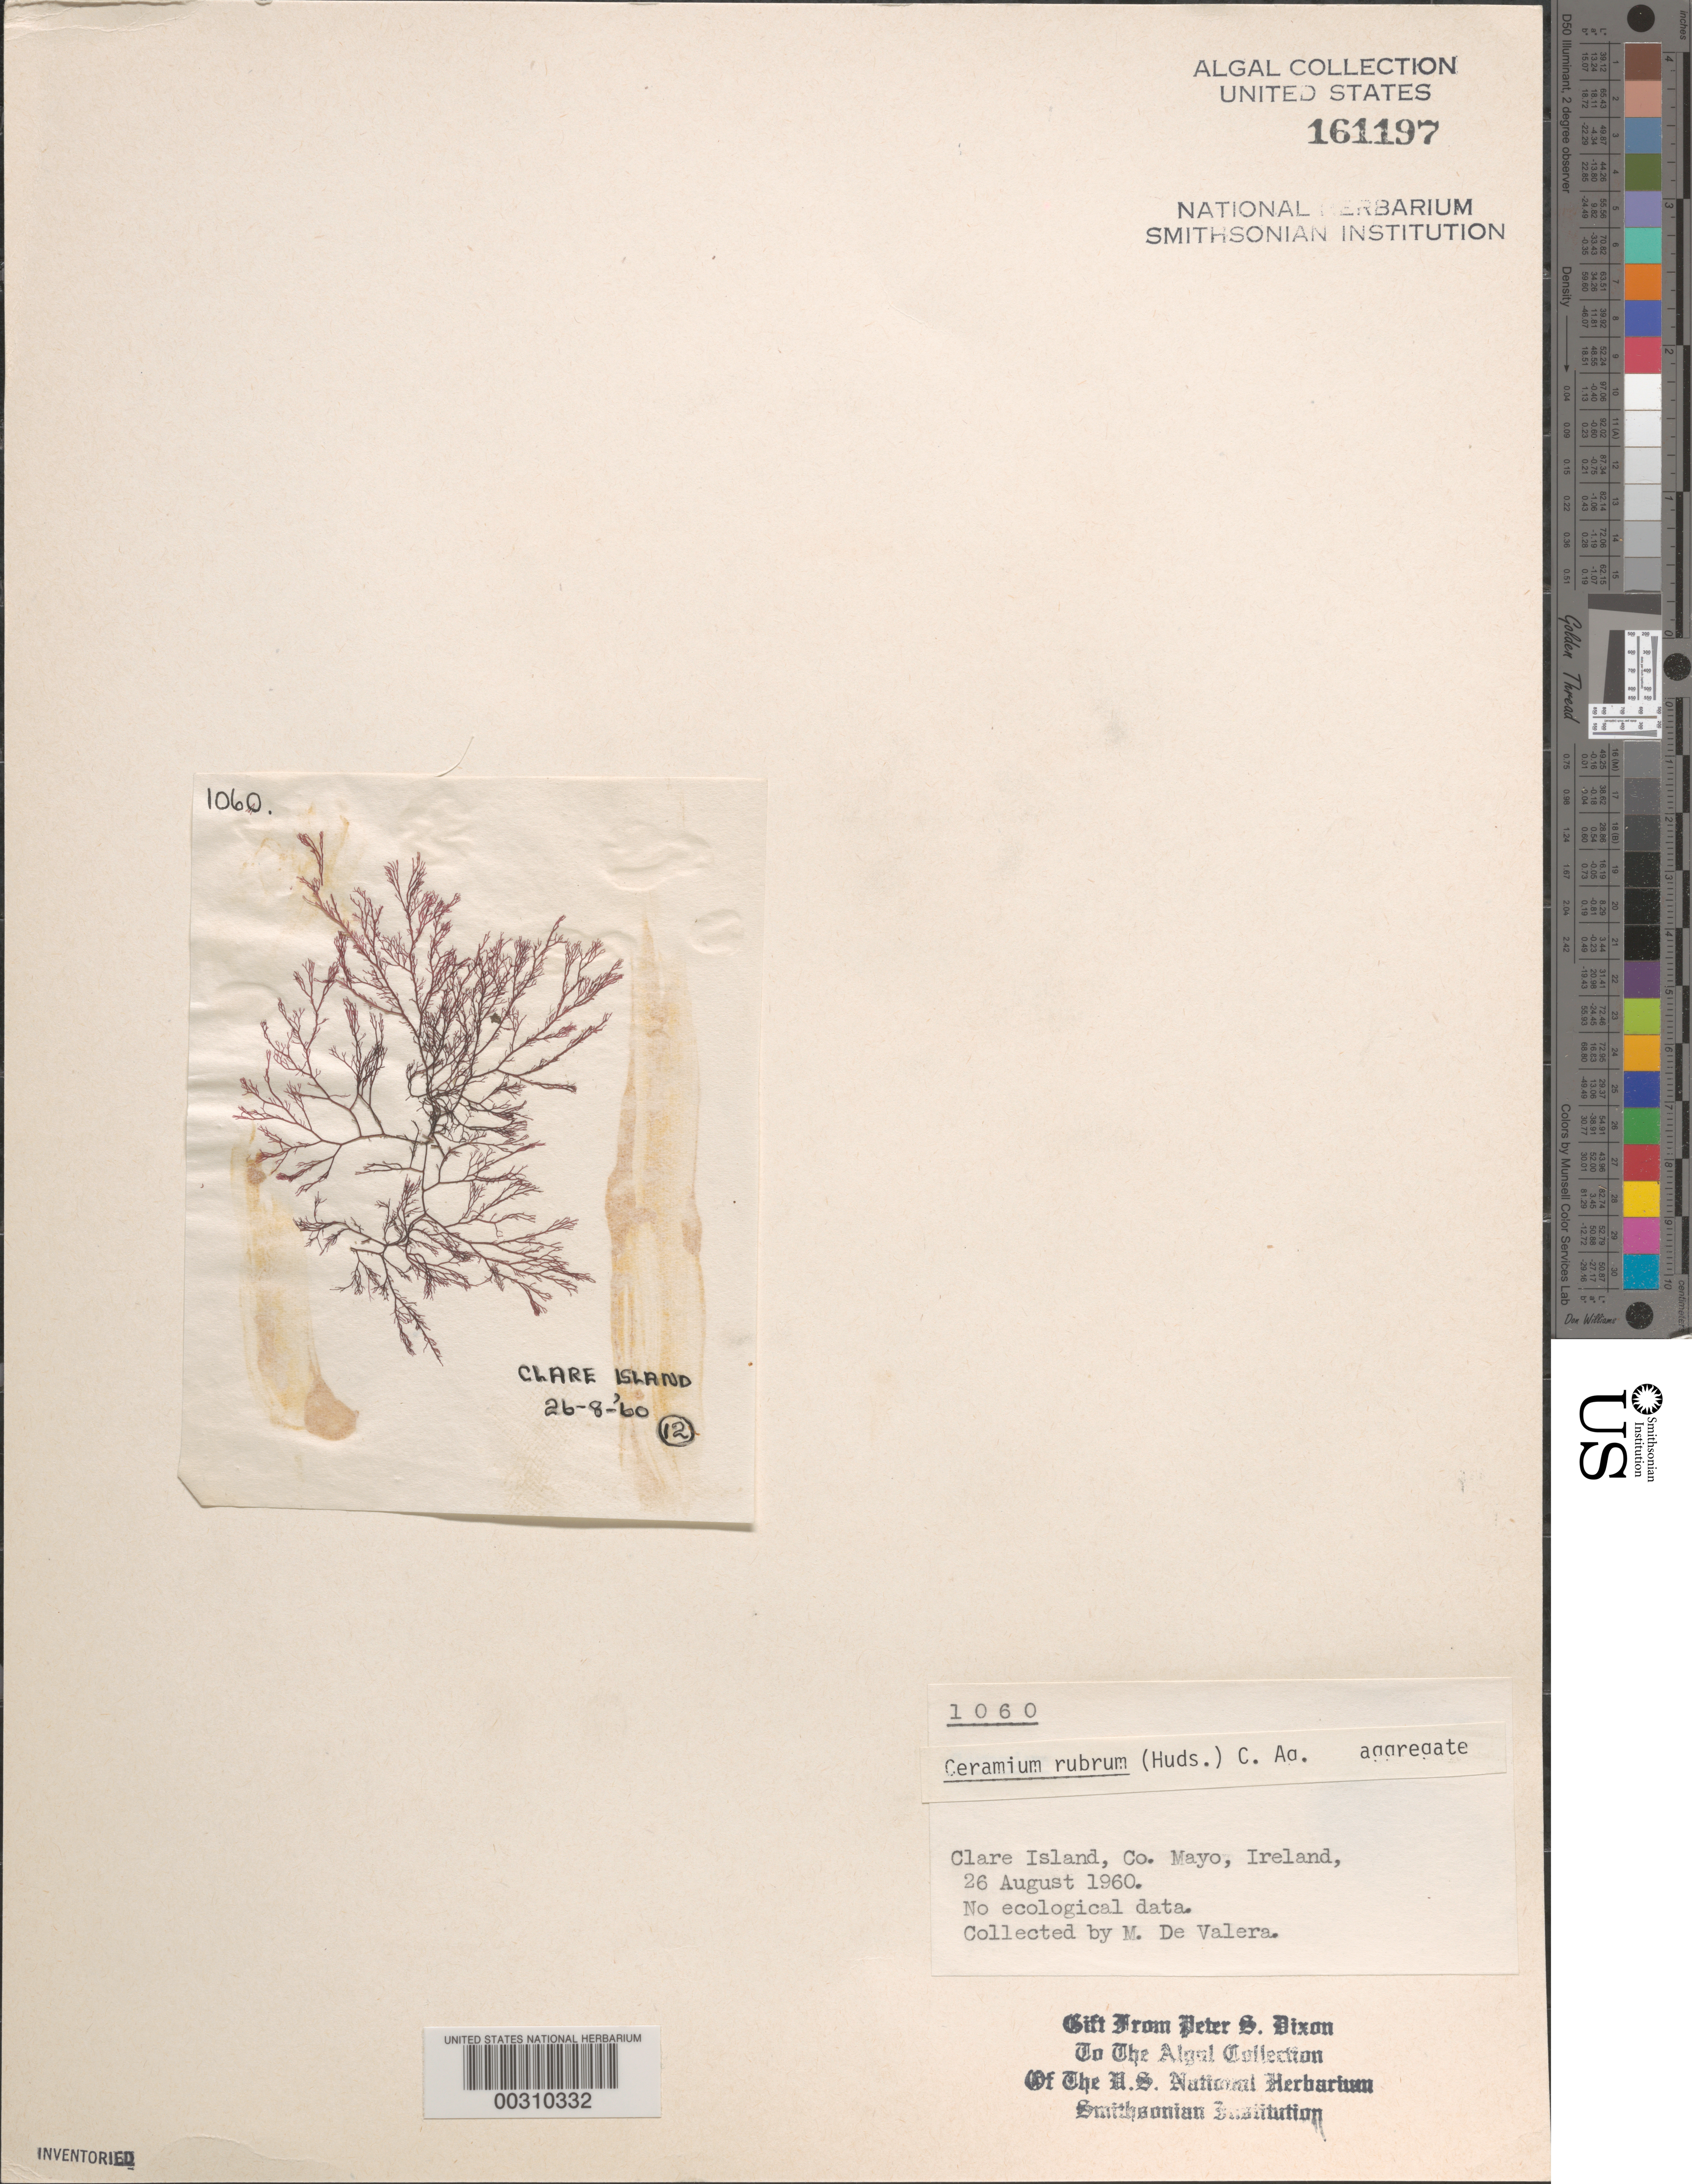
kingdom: Plantae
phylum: Rhodophyta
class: Florideophyceae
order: Ceramiales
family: Ceramiaceae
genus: Ceramium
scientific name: Ceramium rubrum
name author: C. Agardh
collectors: M. De Valera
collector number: PSD 1060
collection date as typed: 26 Aug 1960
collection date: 1960-08-26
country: Ireland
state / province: Connaught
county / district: Mayo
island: Clare Island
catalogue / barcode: US 161197